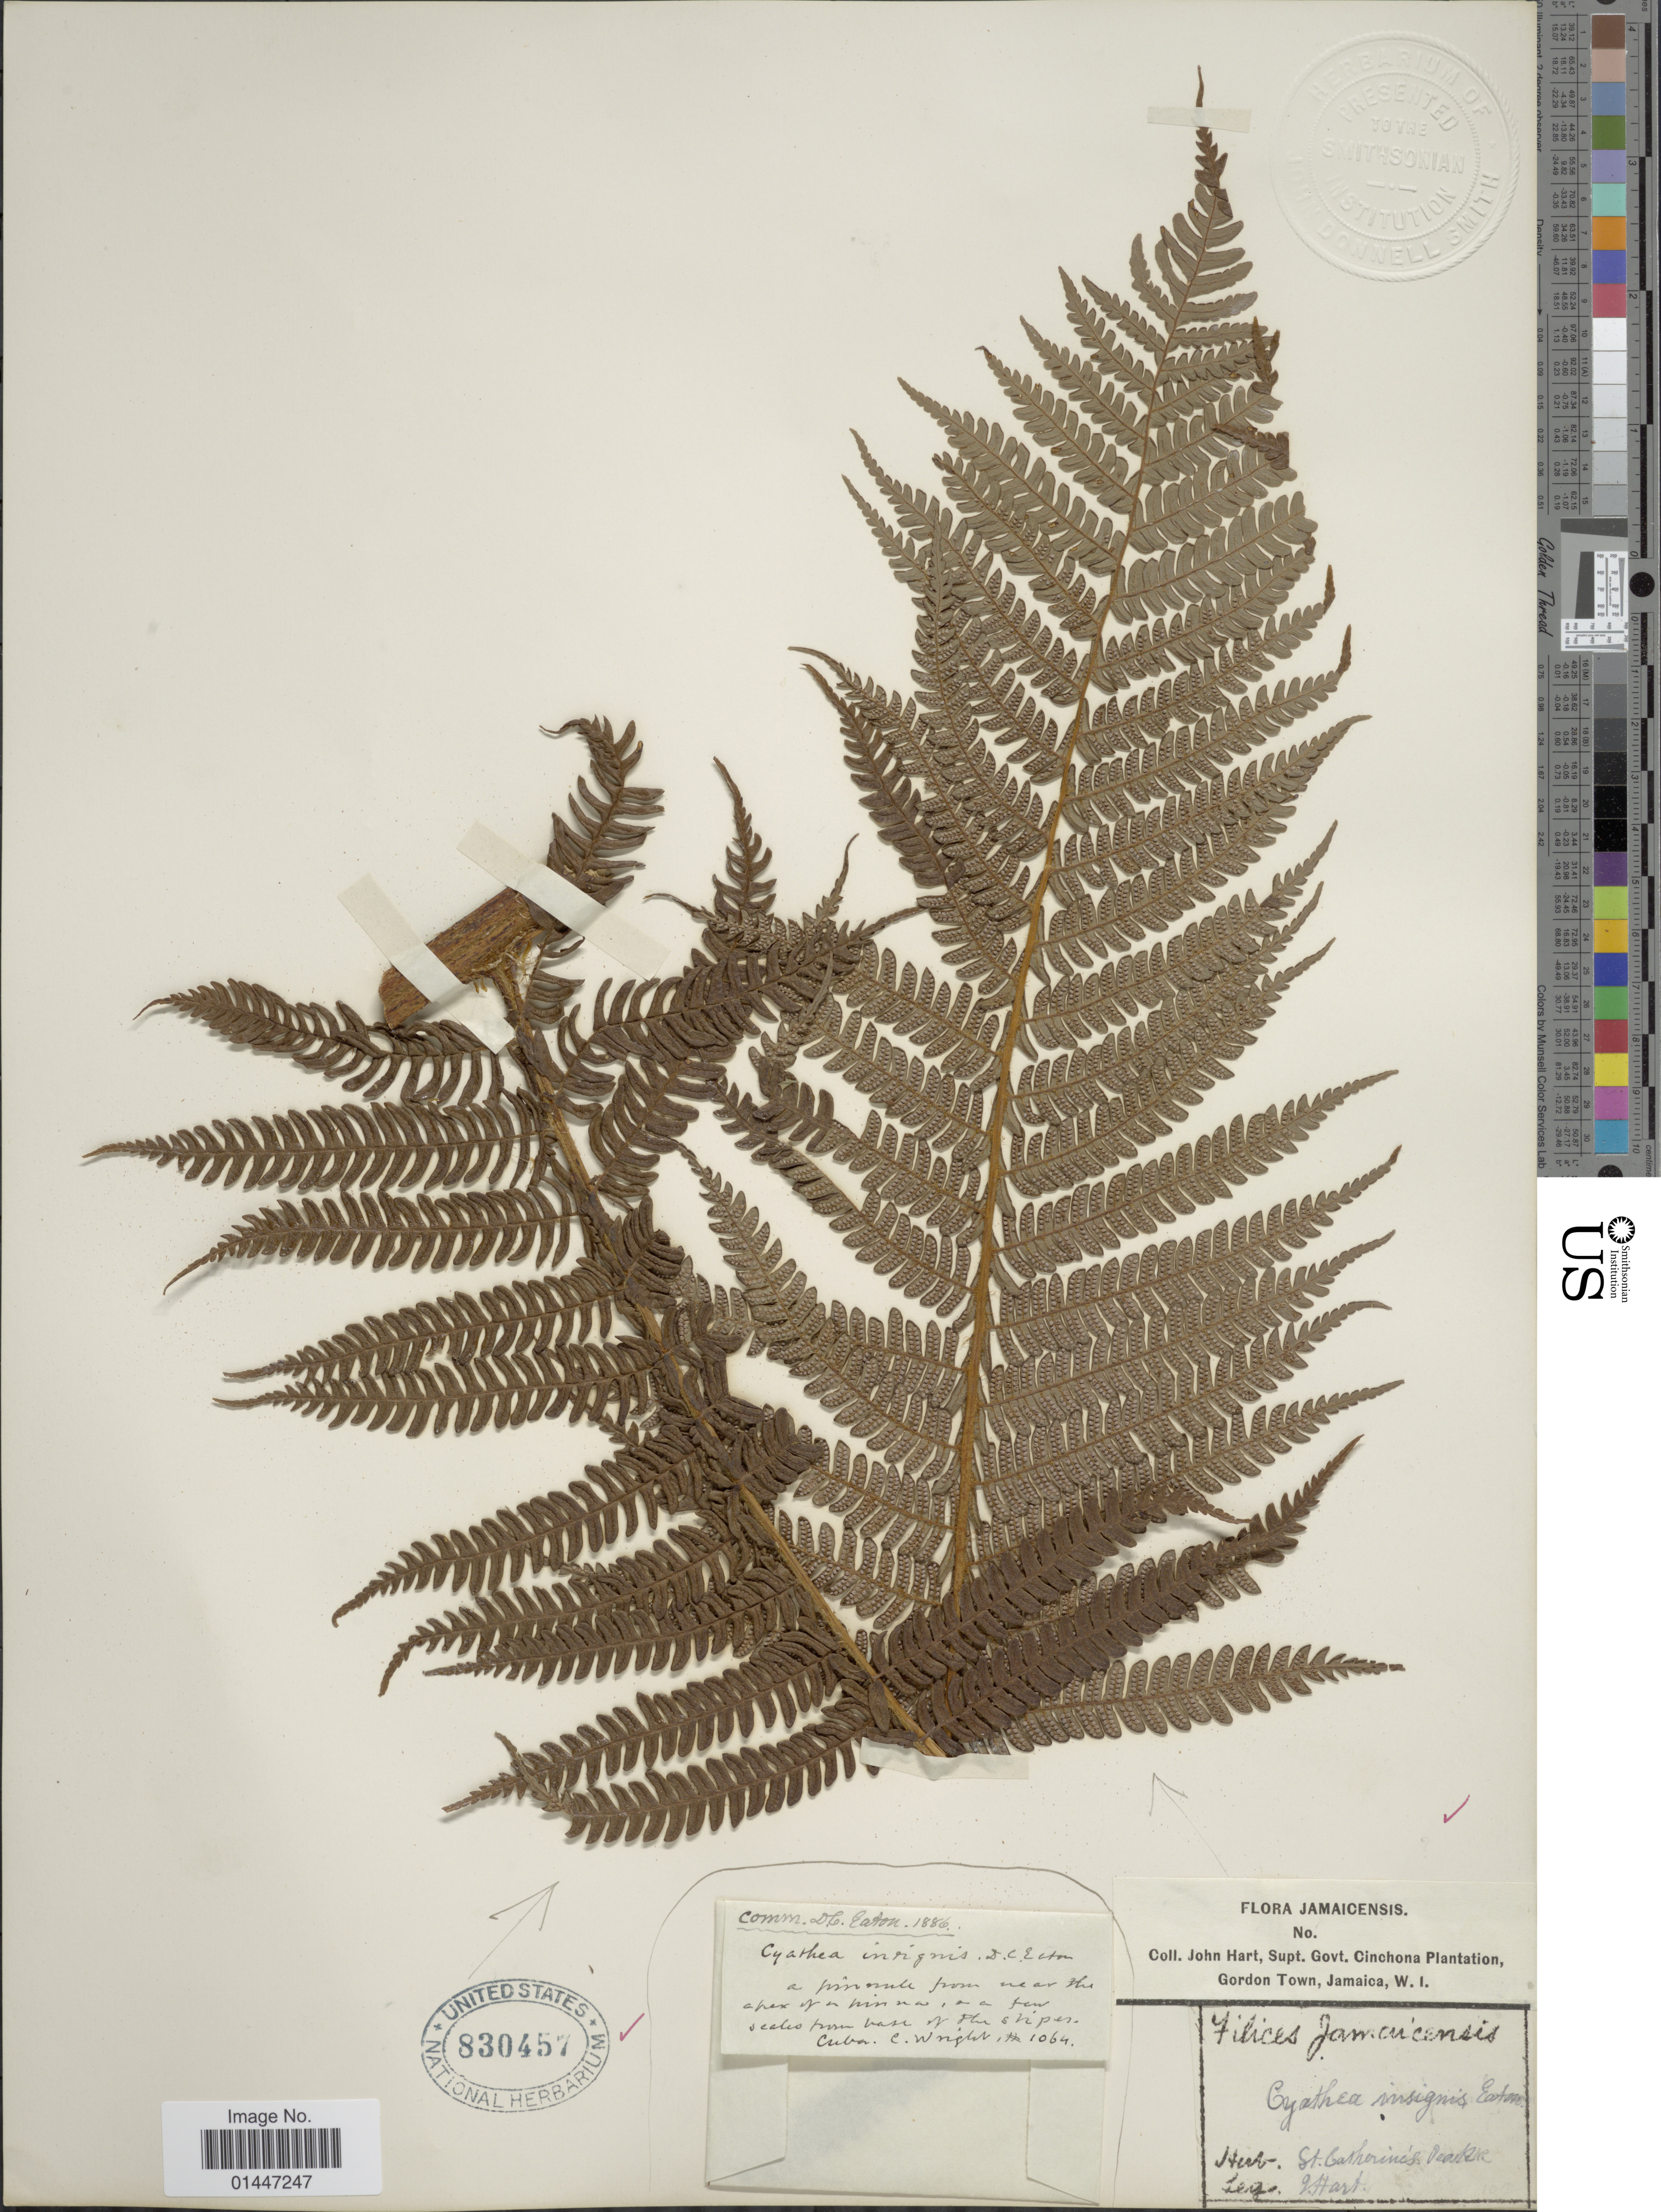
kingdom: Plantae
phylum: Tracheophyta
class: Polypodiopsida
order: Cyatheales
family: Cyatheaceae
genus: Sphaeropteris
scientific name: Sphaeropteris insignis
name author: (Eaton) R.M. Tryon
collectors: J. Hart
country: Jamaica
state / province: Saint Catherine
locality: St Catherine's Peake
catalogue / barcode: US 830457